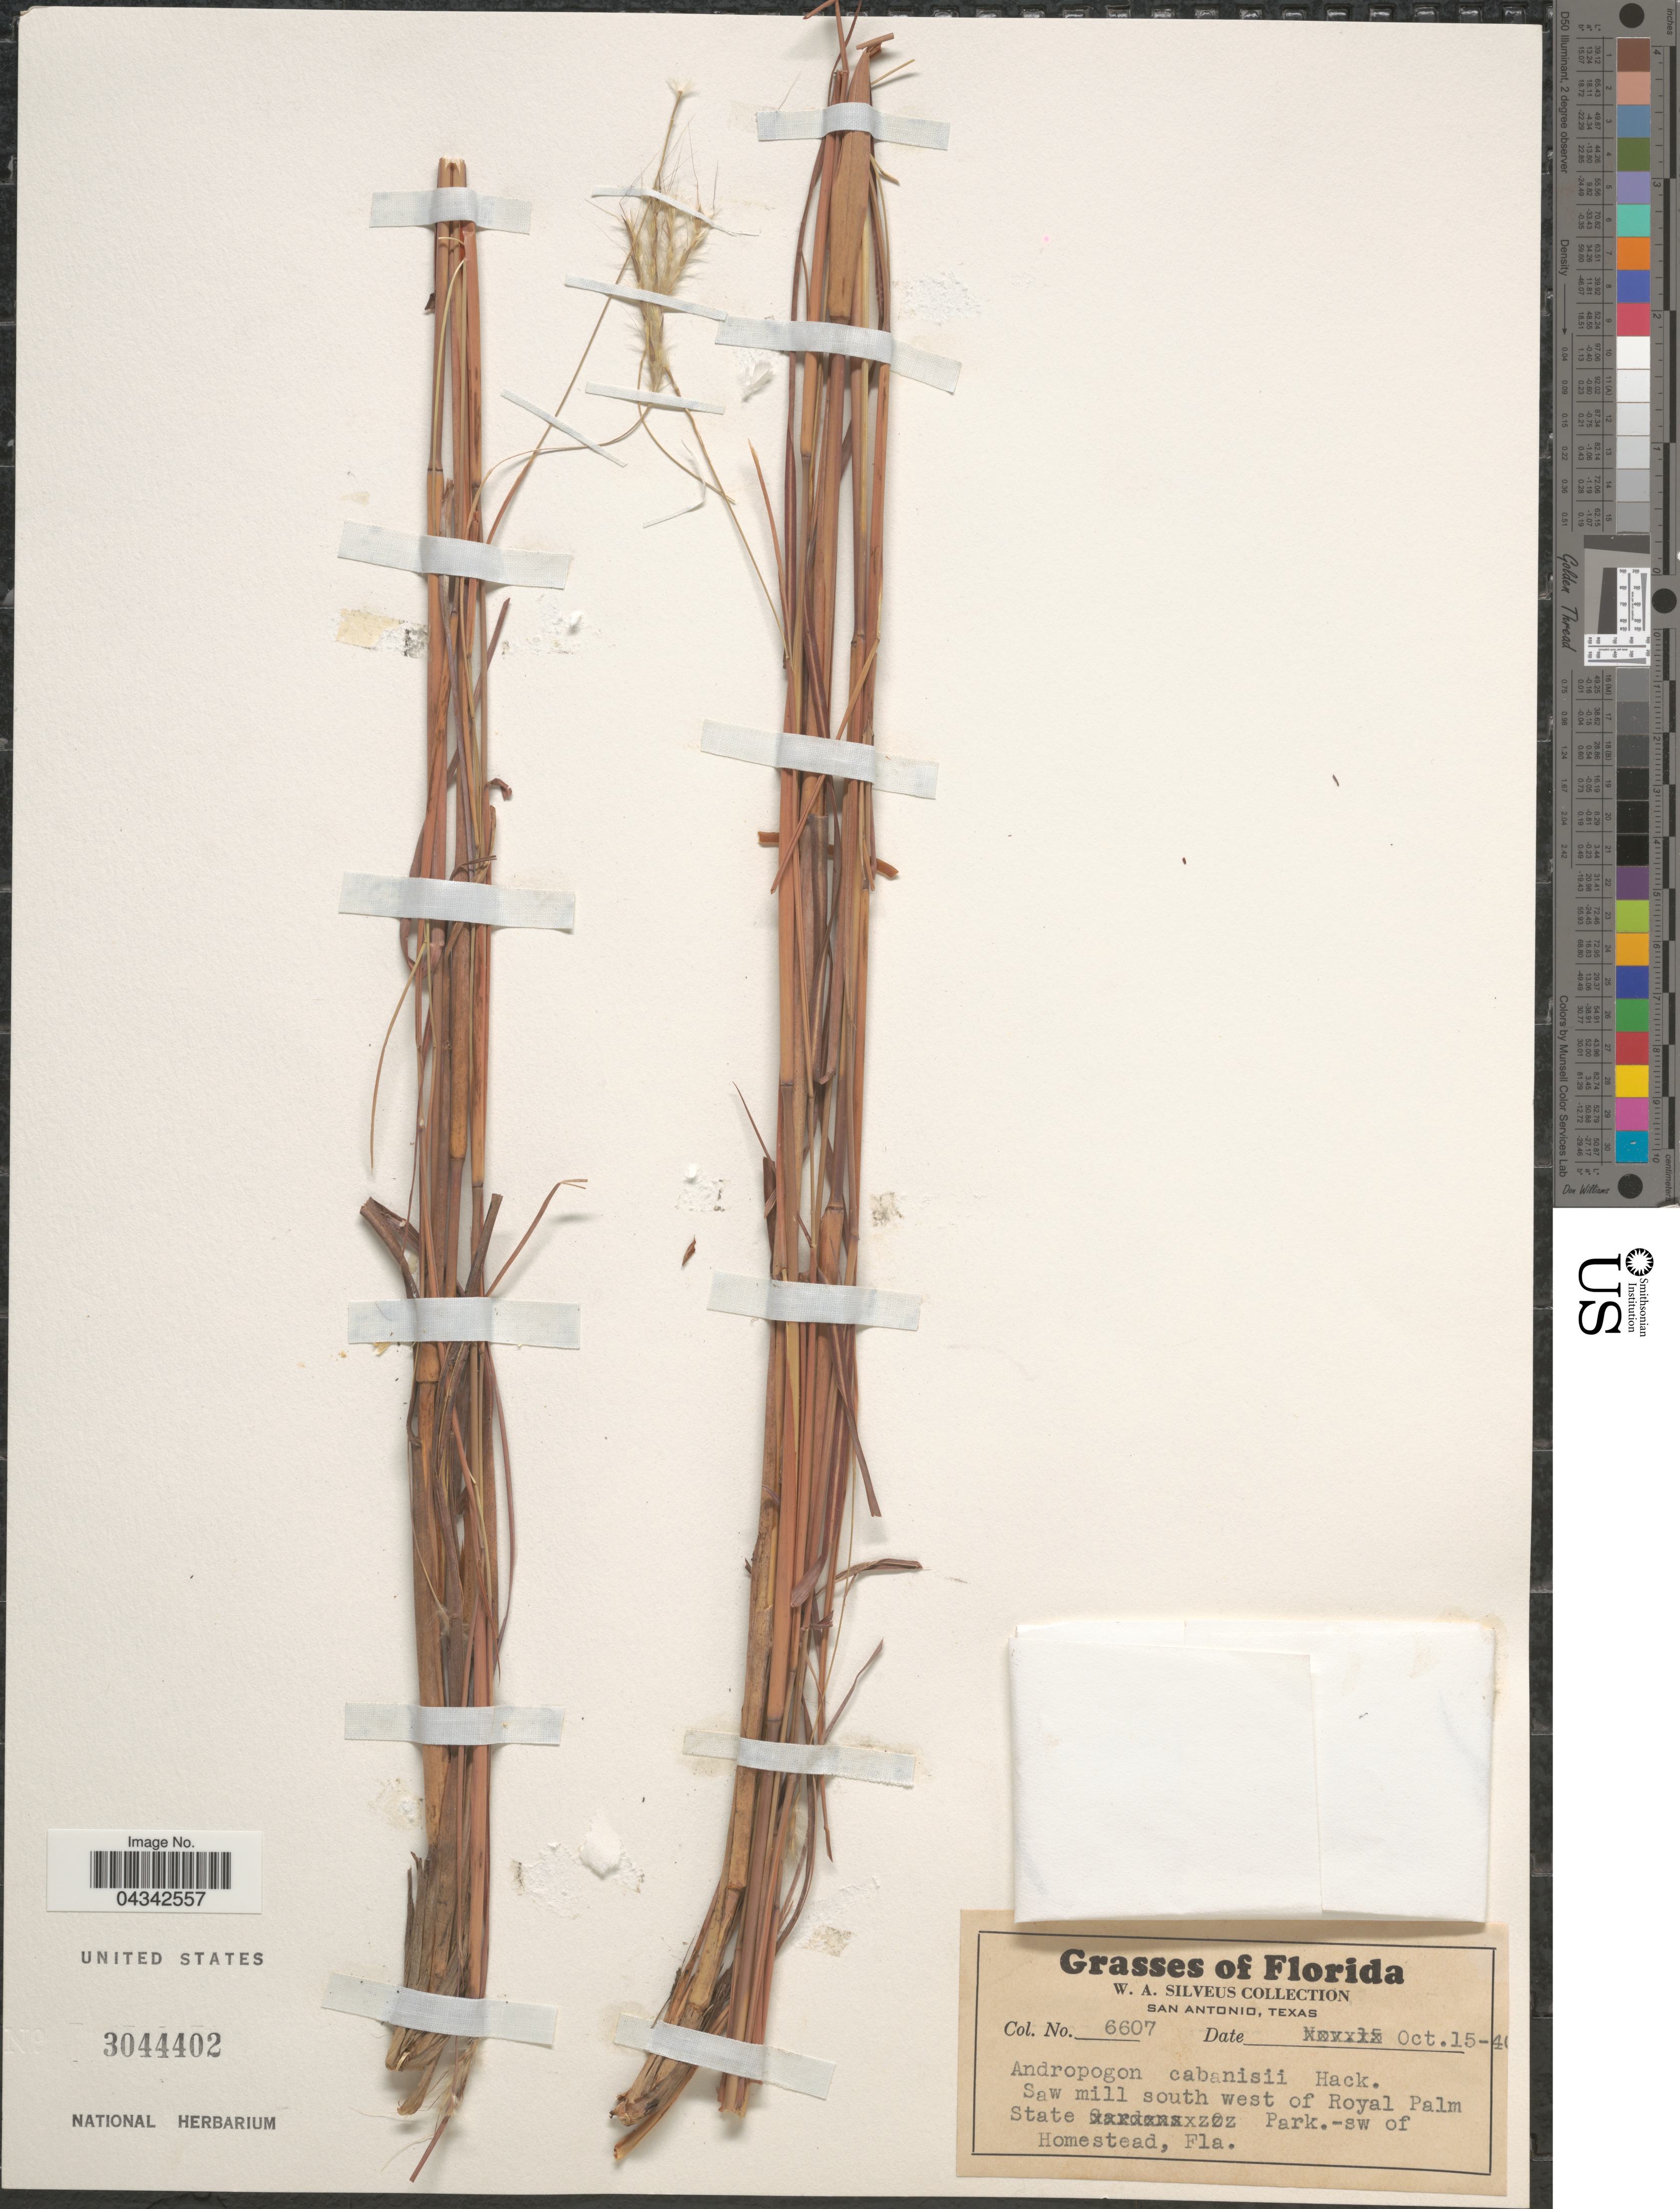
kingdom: Plantae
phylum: Tracheophyta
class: Liliopsida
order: Poales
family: Poaceae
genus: Andropogon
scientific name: Andropogon cabanisii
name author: Hack.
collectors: W. Silveus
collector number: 6607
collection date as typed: Transcribed d/m/y: 15/10/40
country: United States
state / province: Florida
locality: Saw mill south west of Royal Palm State Park.-sw of Homestead.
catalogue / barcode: US 3044402